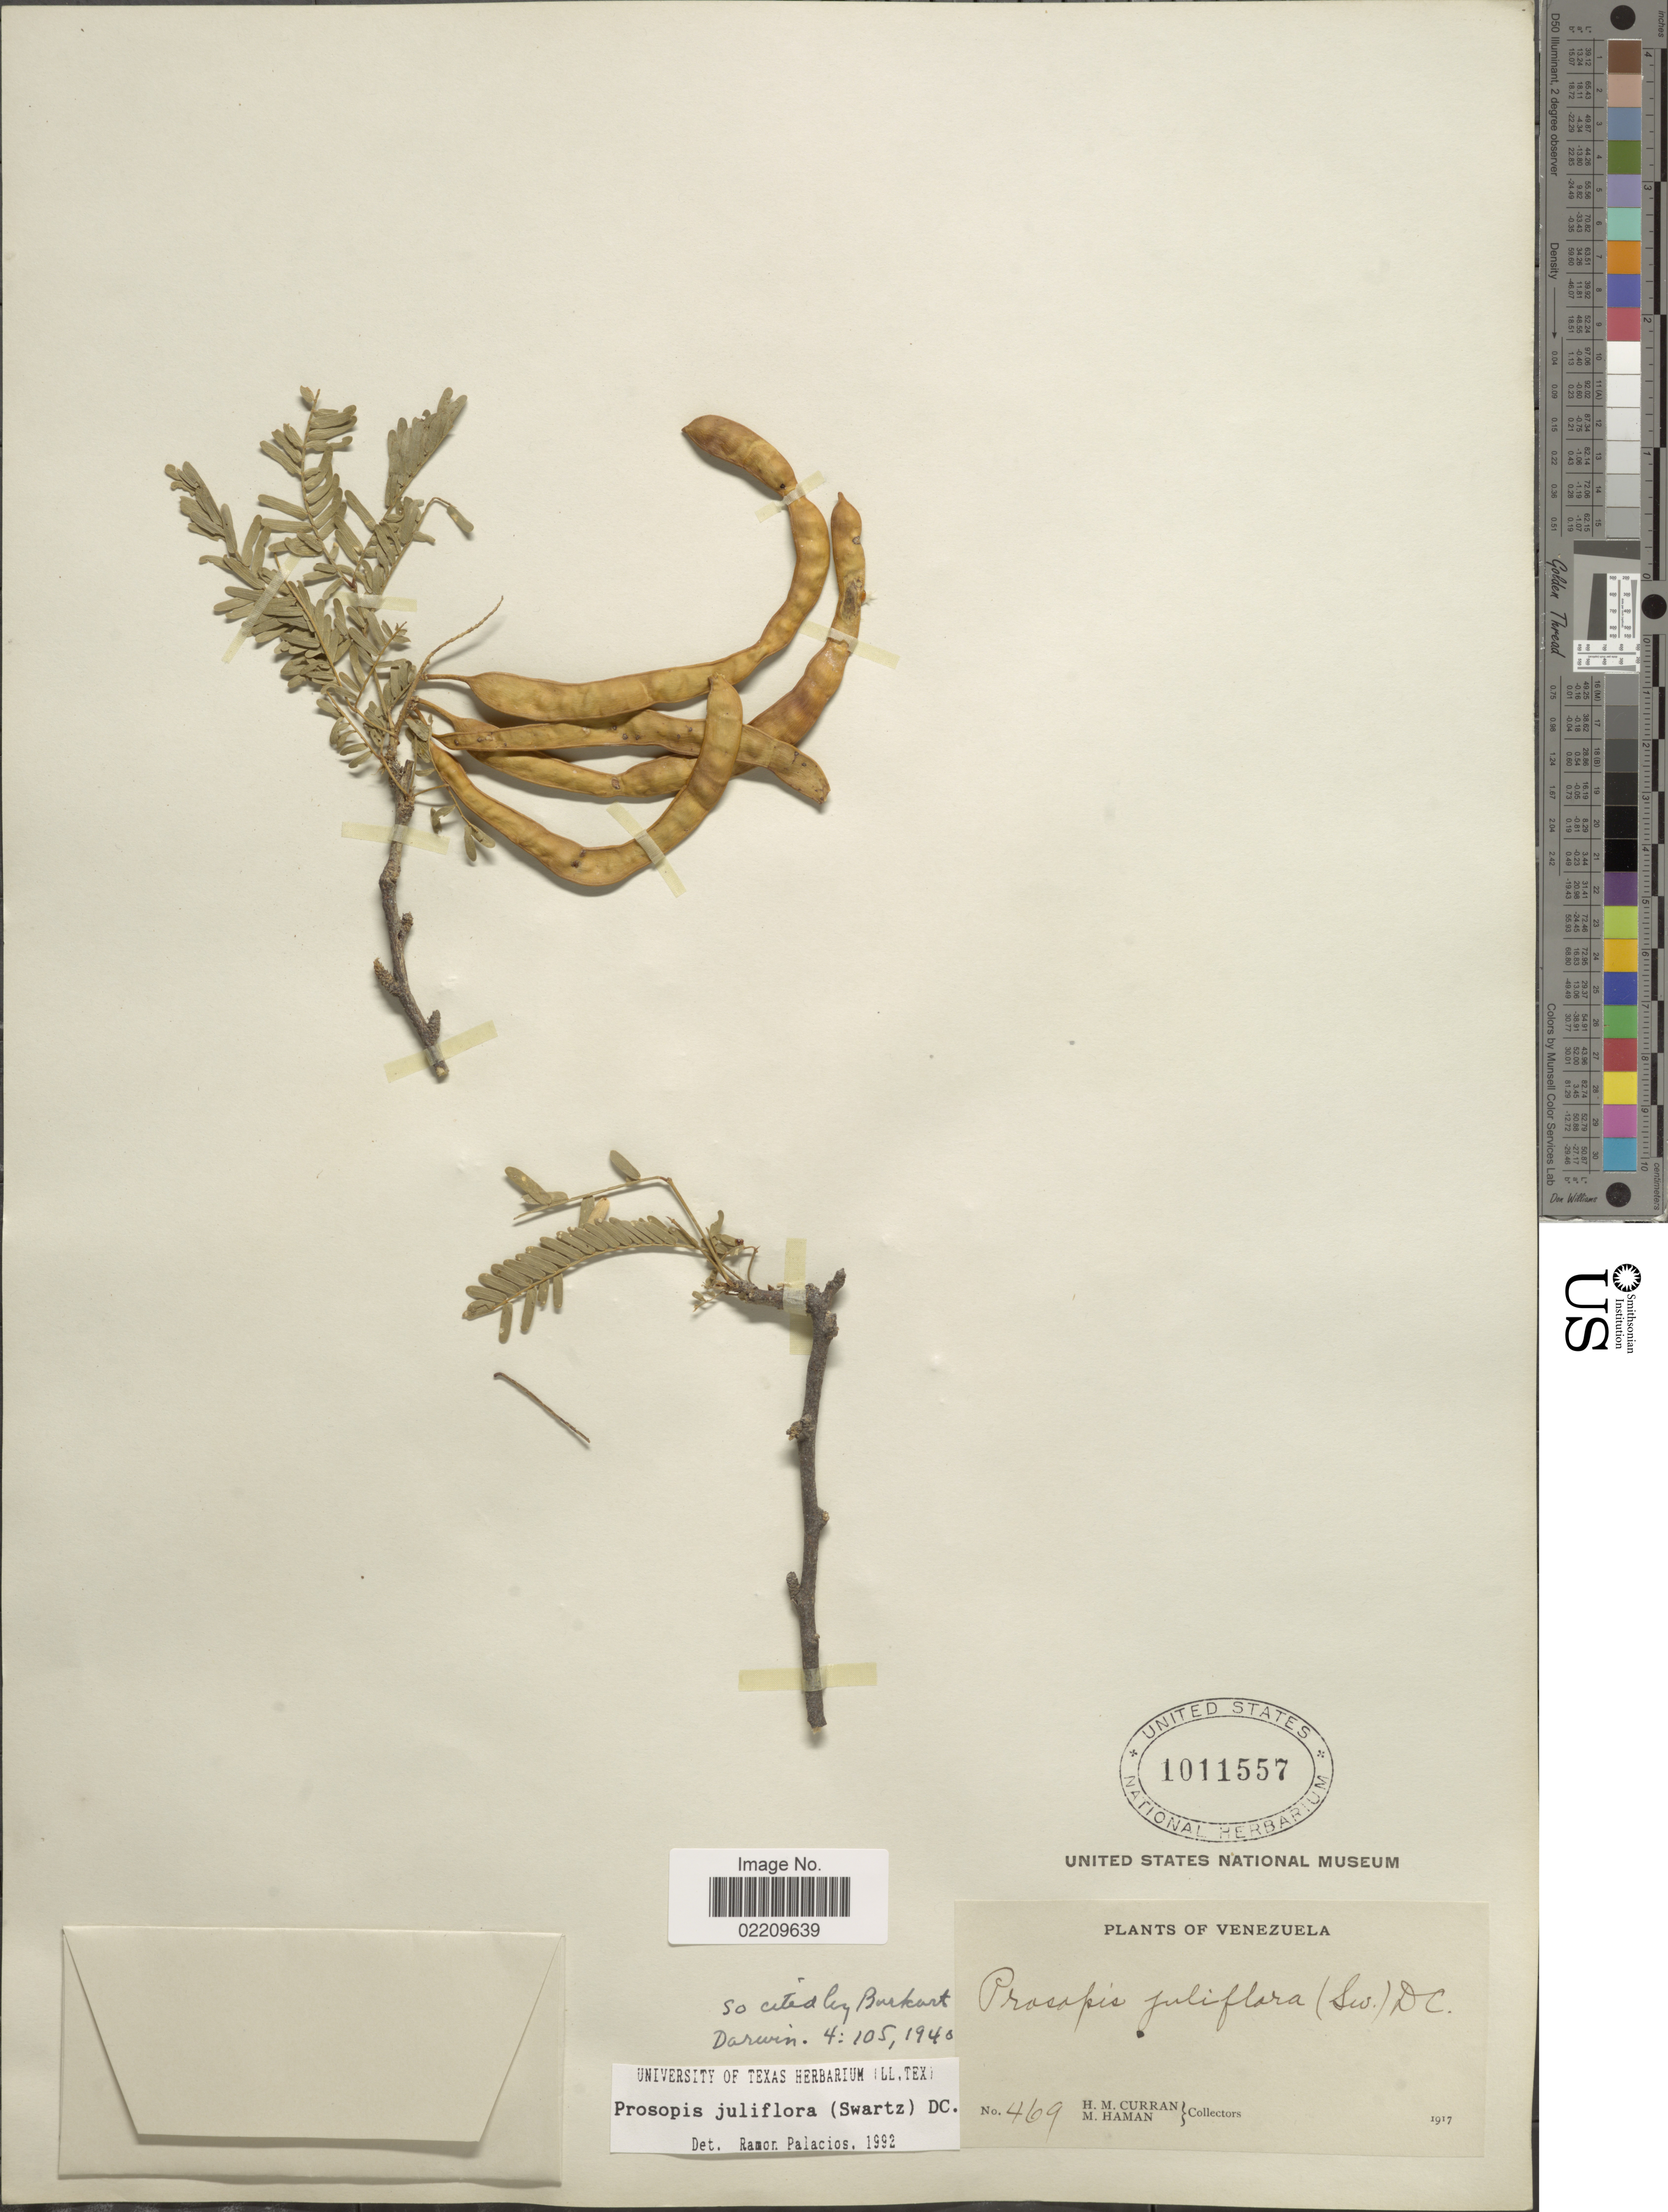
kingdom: Plantae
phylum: Tracheophyta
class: Magnoliopsida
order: Fabales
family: Fabaceae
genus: Neltuma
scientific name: Neltuma juliflora var. juliflora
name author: (Sw.) Raf.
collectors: H. M. Curran & M. Haman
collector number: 469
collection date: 1917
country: Venezuela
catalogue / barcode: US 1011557